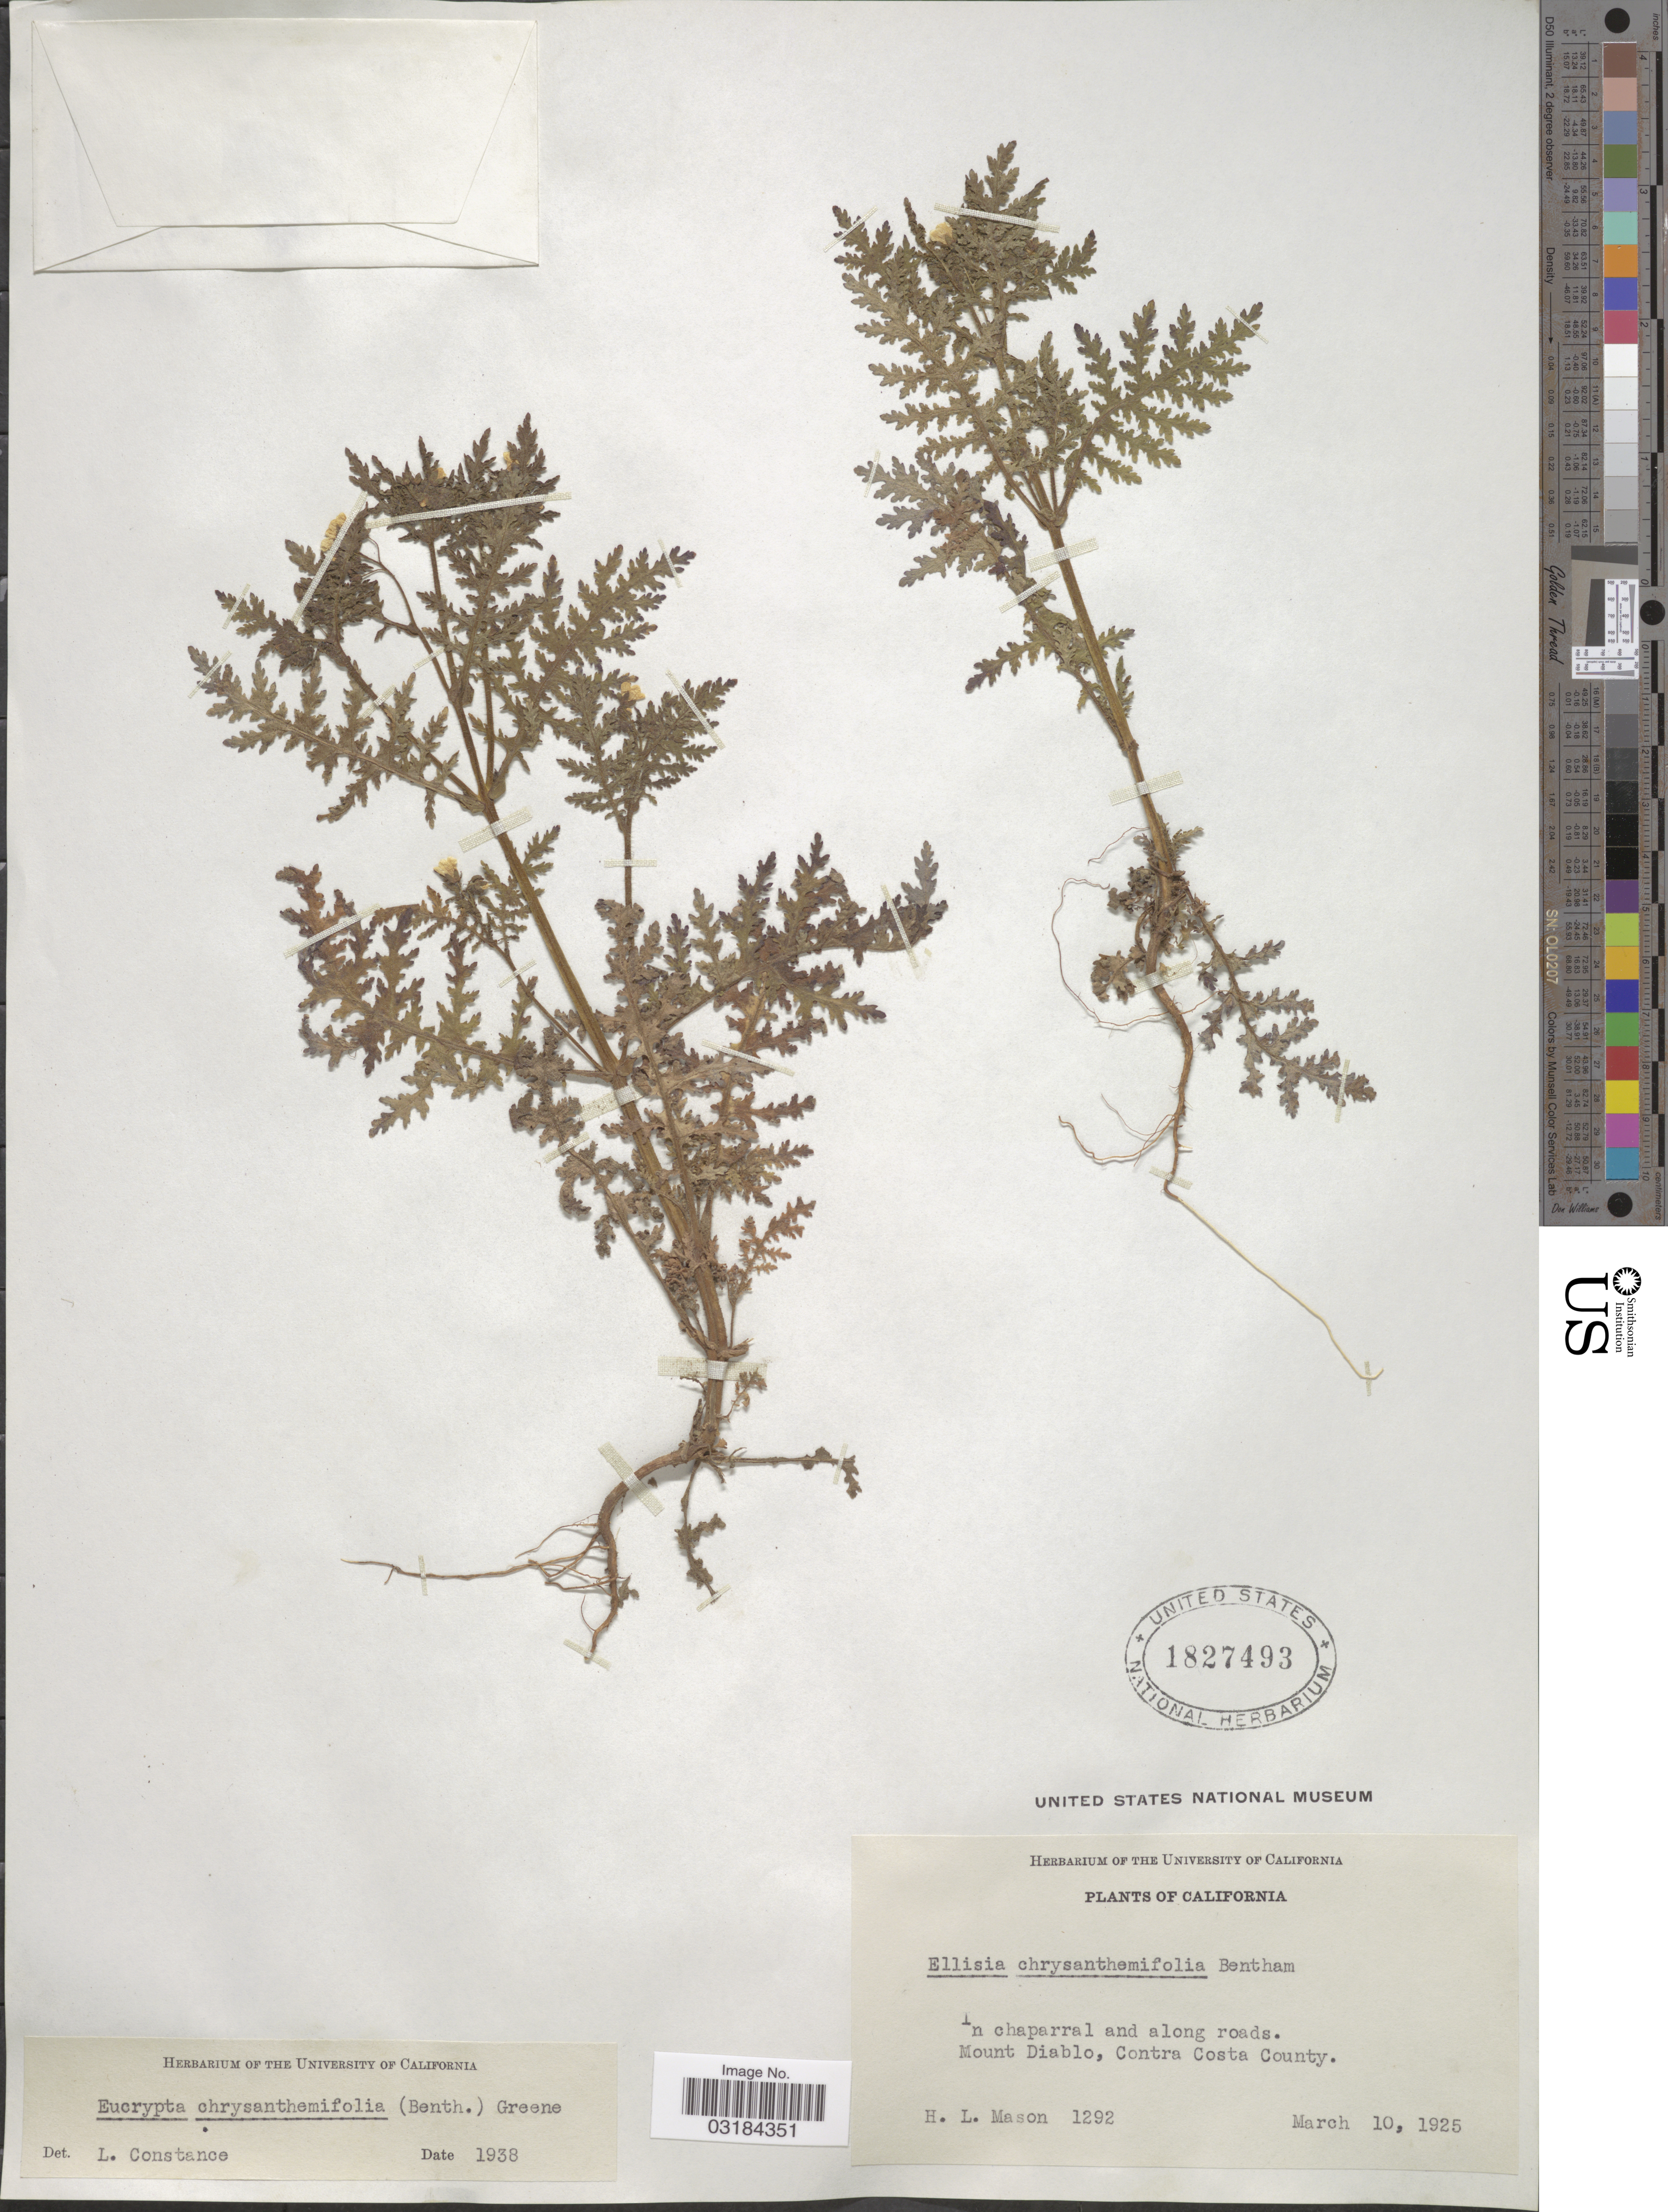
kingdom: Plantae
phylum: Tracheophyta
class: Magnoliopsida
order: Boraginales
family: Hydrophyllaceae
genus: Eucrypta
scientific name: Eucrypta chrysanthemifolia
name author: (Benth.) Greene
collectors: H. L. Mason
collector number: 1292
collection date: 1925-03-10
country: United States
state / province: California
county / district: Contra Costa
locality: In chaparral and along roads. Mount Diablo, Contra Costa County.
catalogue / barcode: US 1827493